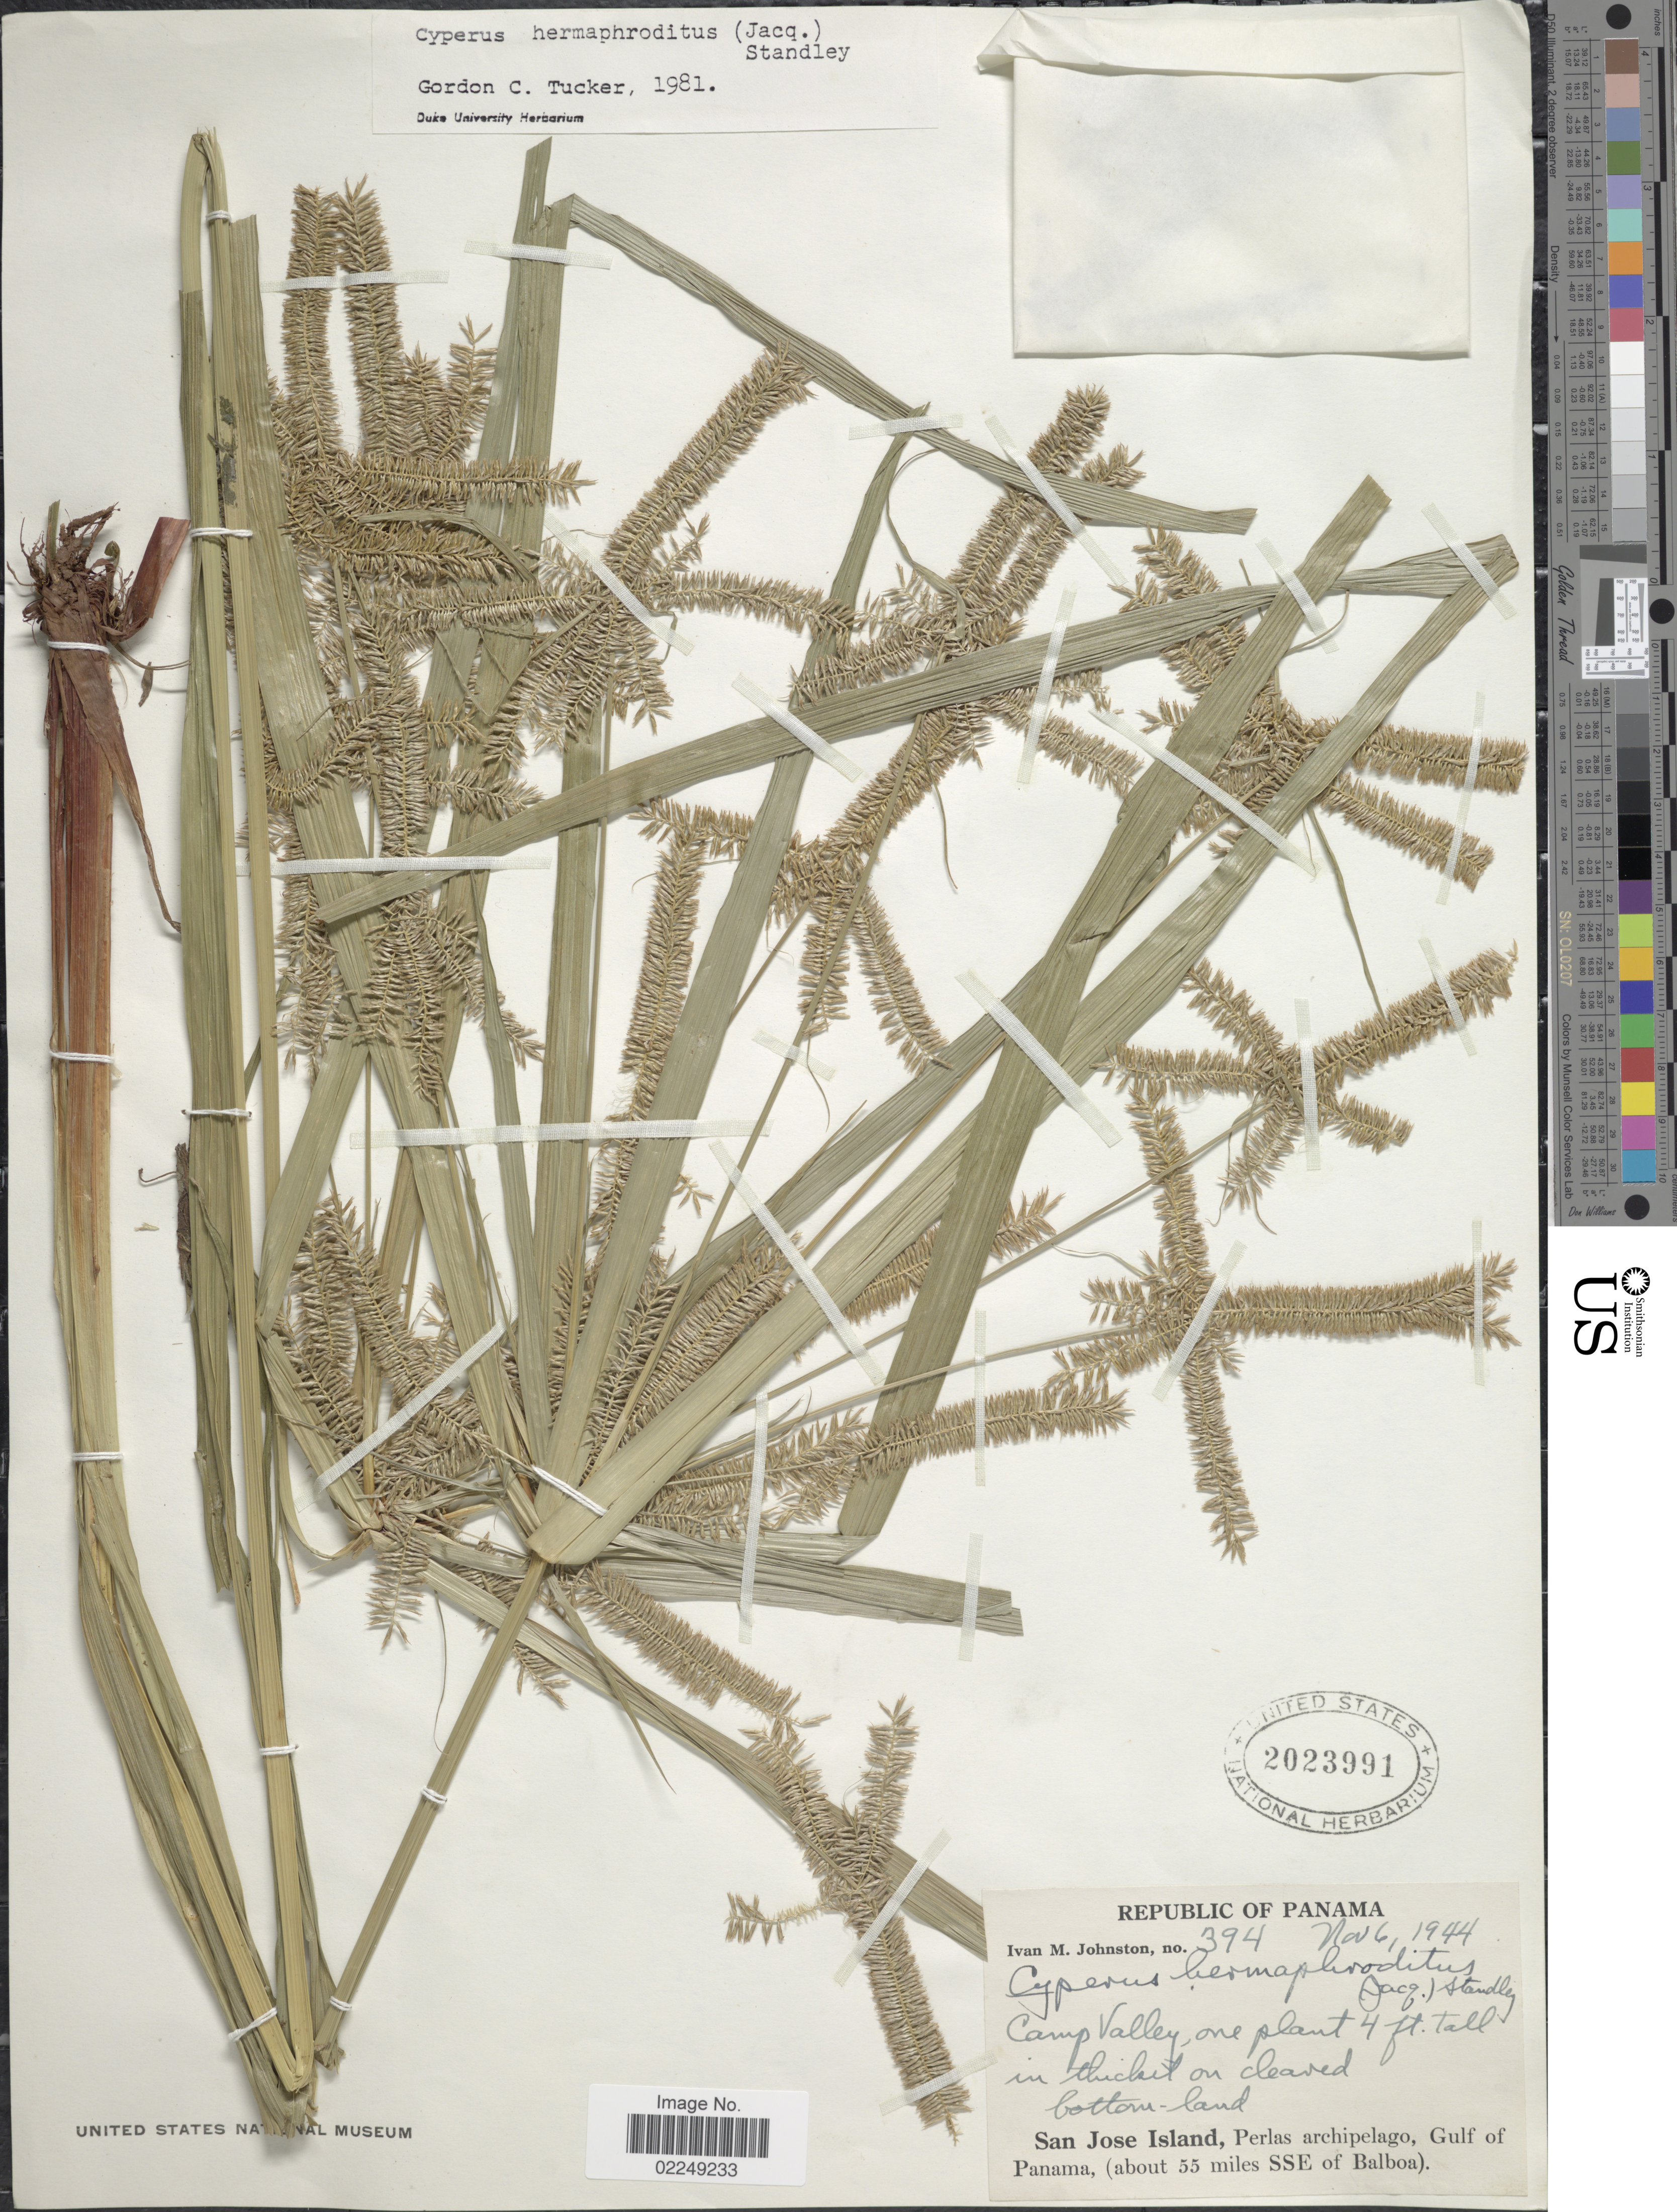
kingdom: Plantae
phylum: Tracheophyta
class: Liliopsida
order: Poales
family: Cyperaceae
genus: Cyperus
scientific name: Cyperus hermaphroditus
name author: (Jacq.) Standl.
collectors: I.M. Johnston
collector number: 394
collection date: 1944-11-06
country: Panama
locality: San Jose Island, Perlas archipelago, Gulf of Panama (about 55 miles SSE of Balboa)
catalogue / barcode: US 2023991